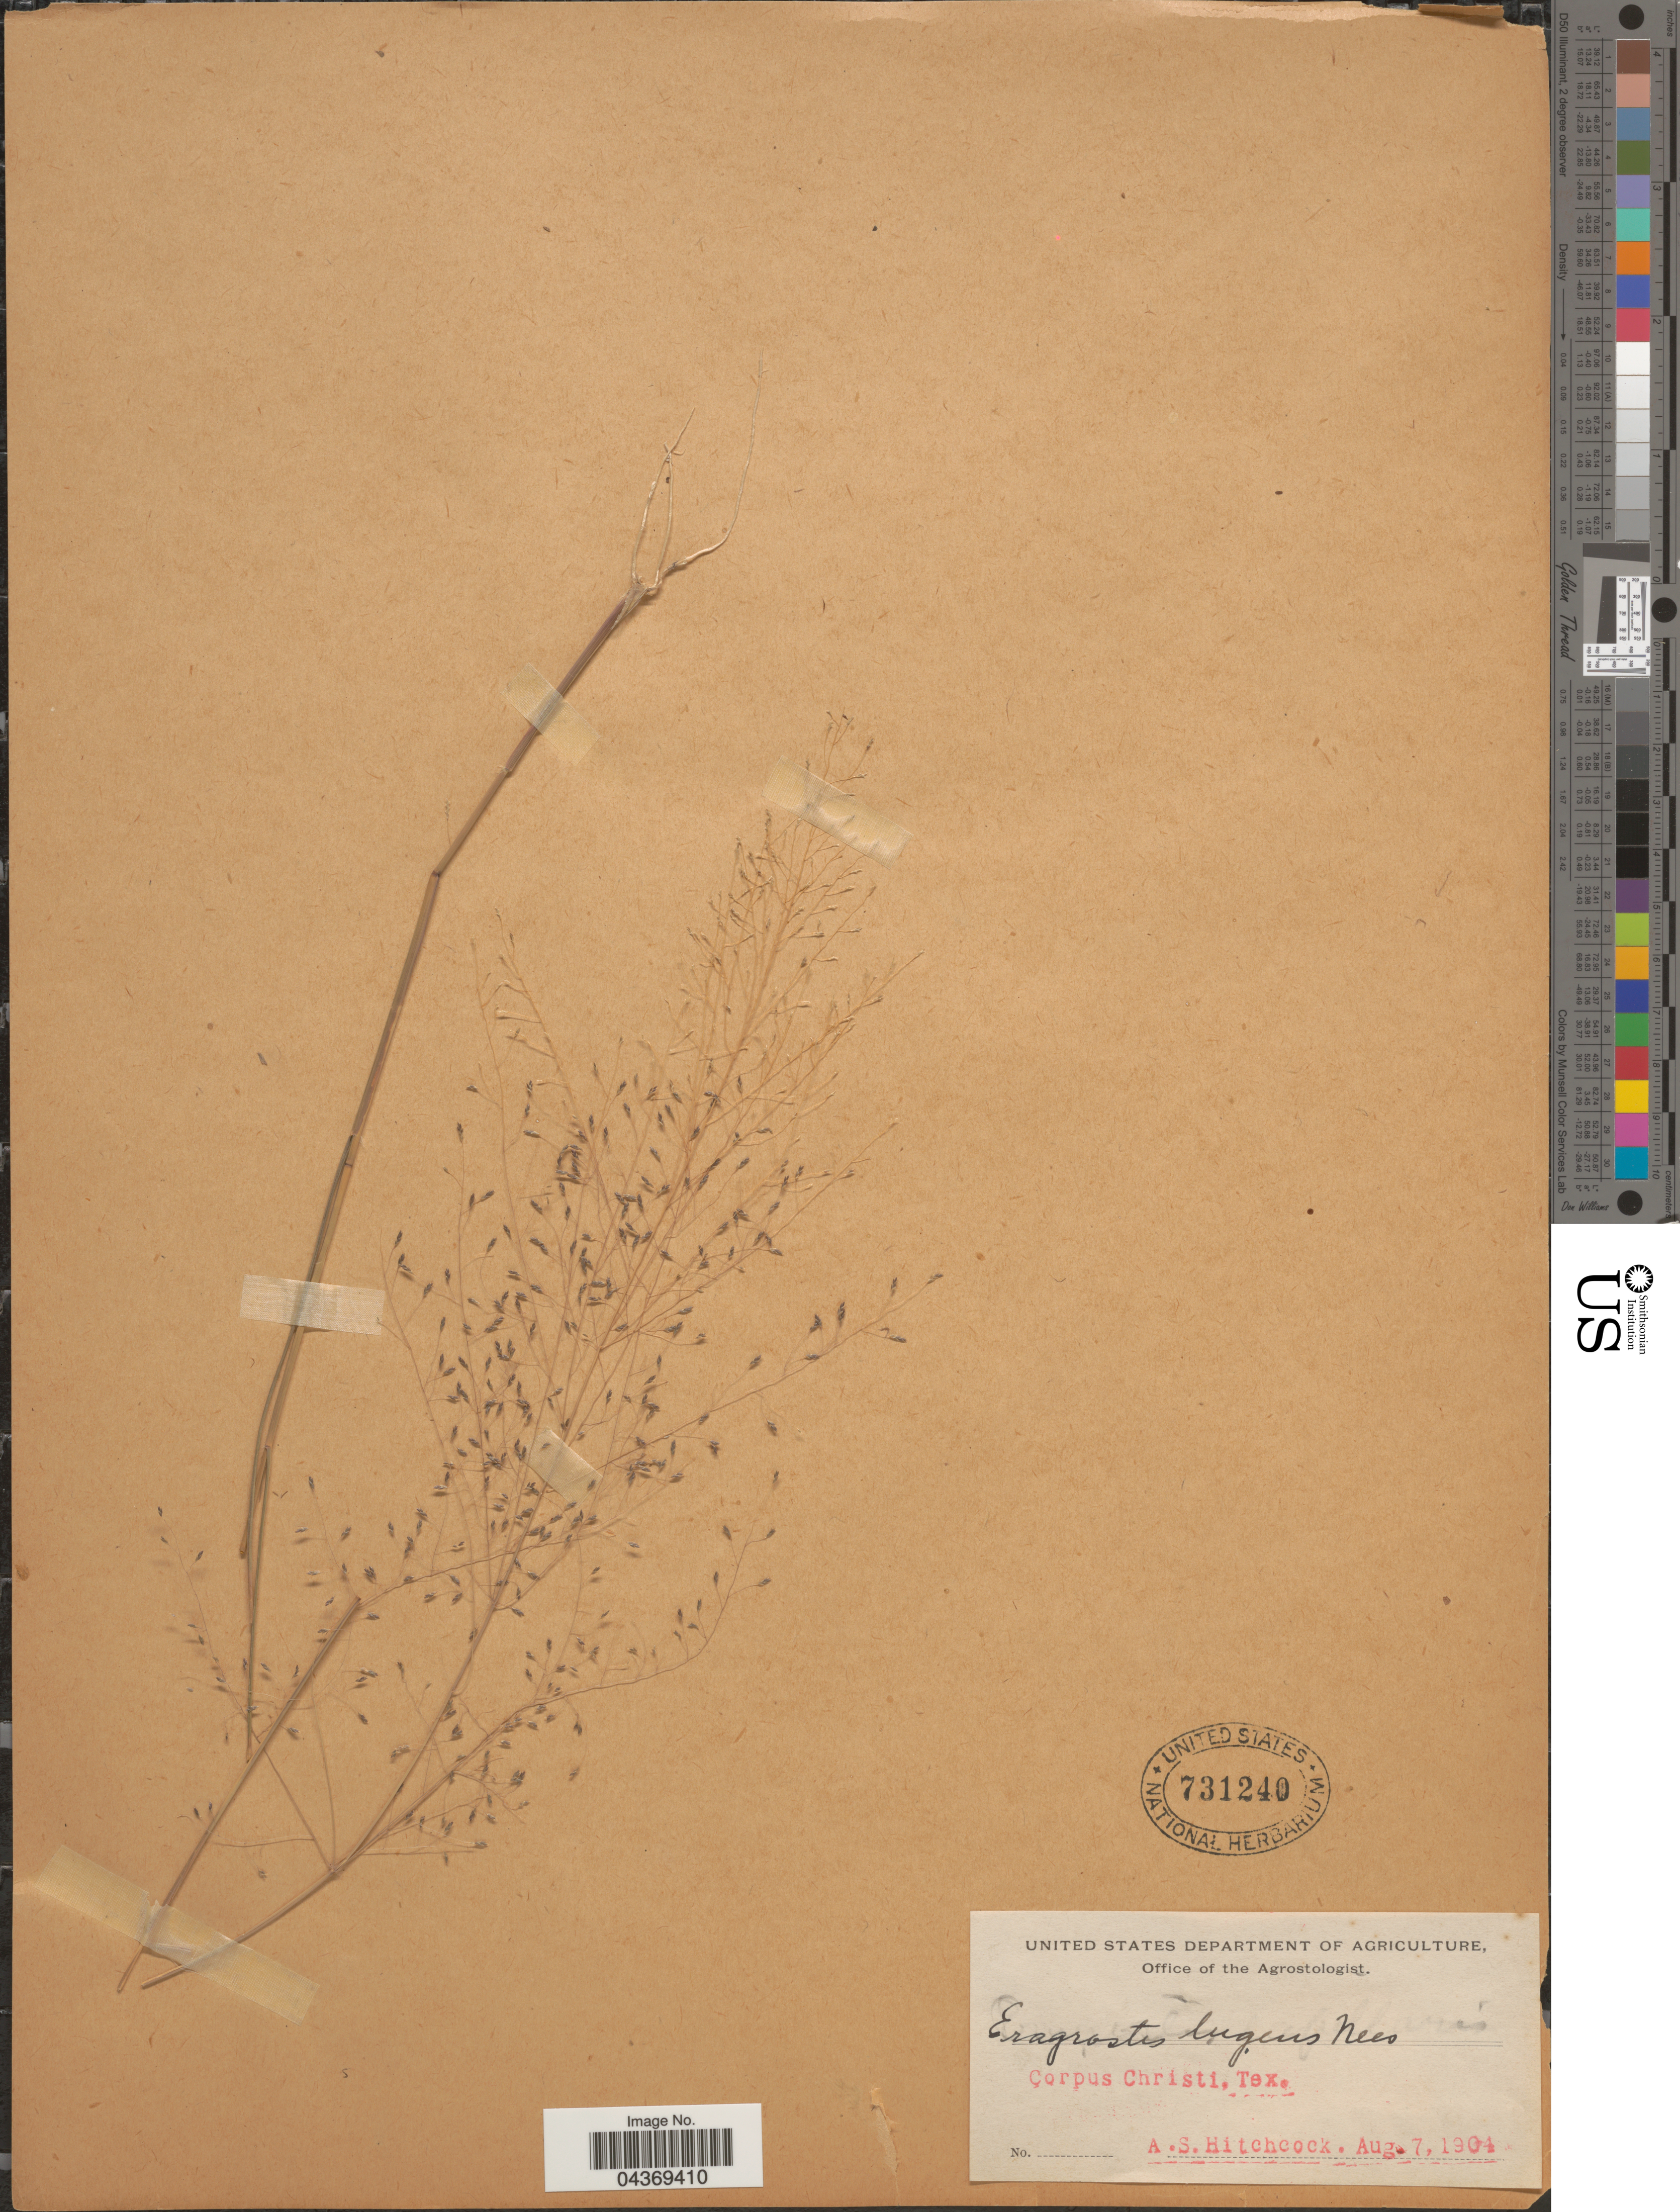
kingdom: Plantae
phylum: Tracheophyta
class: Liliopsida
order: Poales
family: Poaceae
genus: Eragrostis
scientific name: Eragrostis lugens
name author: Nees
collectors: A. S. Hitchcock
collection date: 1904-08-07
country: United States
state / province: Texas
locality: Corpus Christi.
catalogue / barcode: US 731240